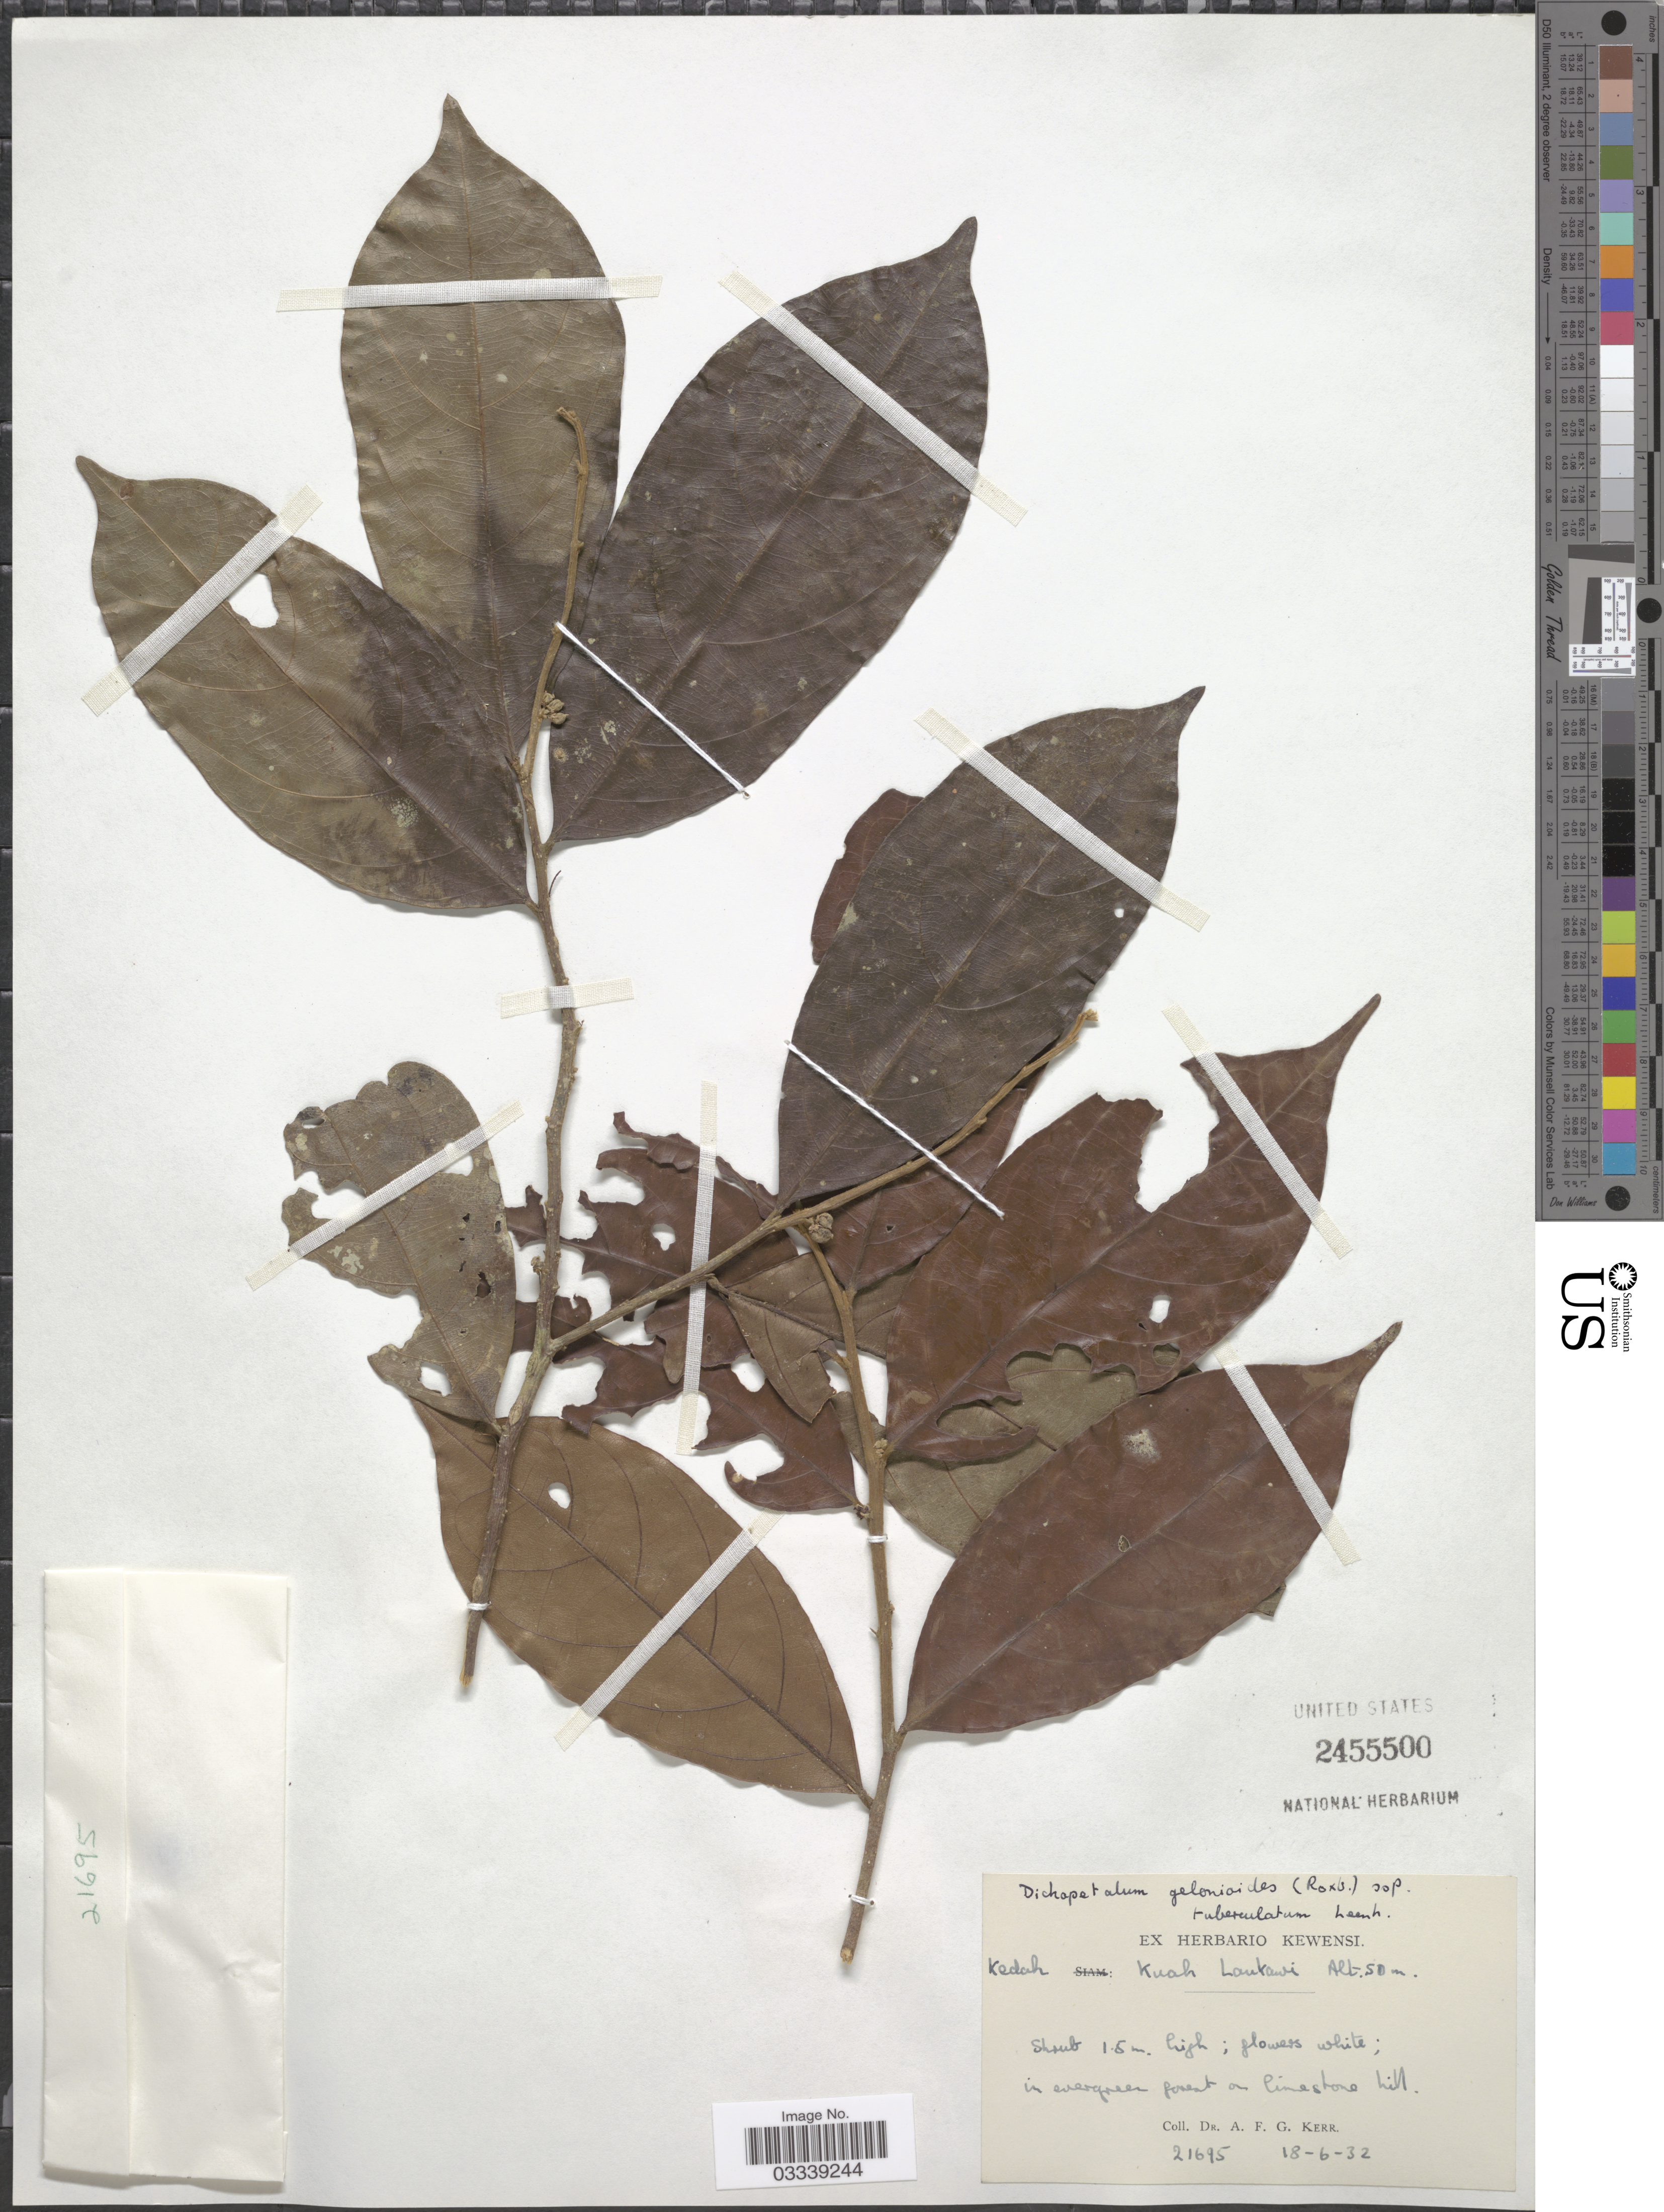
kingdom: Plantae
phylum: Tracheophyta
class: Magnoliopsida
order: Malpighiales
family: Dichapetalaceae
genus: Dichapetalum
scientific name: Dichapetalum gelonioides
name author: (Roxb.) Engl.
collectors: A. F. G. Kerr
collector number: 21695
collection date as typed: Transcribed d/m/y: 18/6/32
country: Malaysia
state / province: Kedah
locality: Kuah Lantawi.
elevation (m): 50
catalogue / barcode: US 2455500